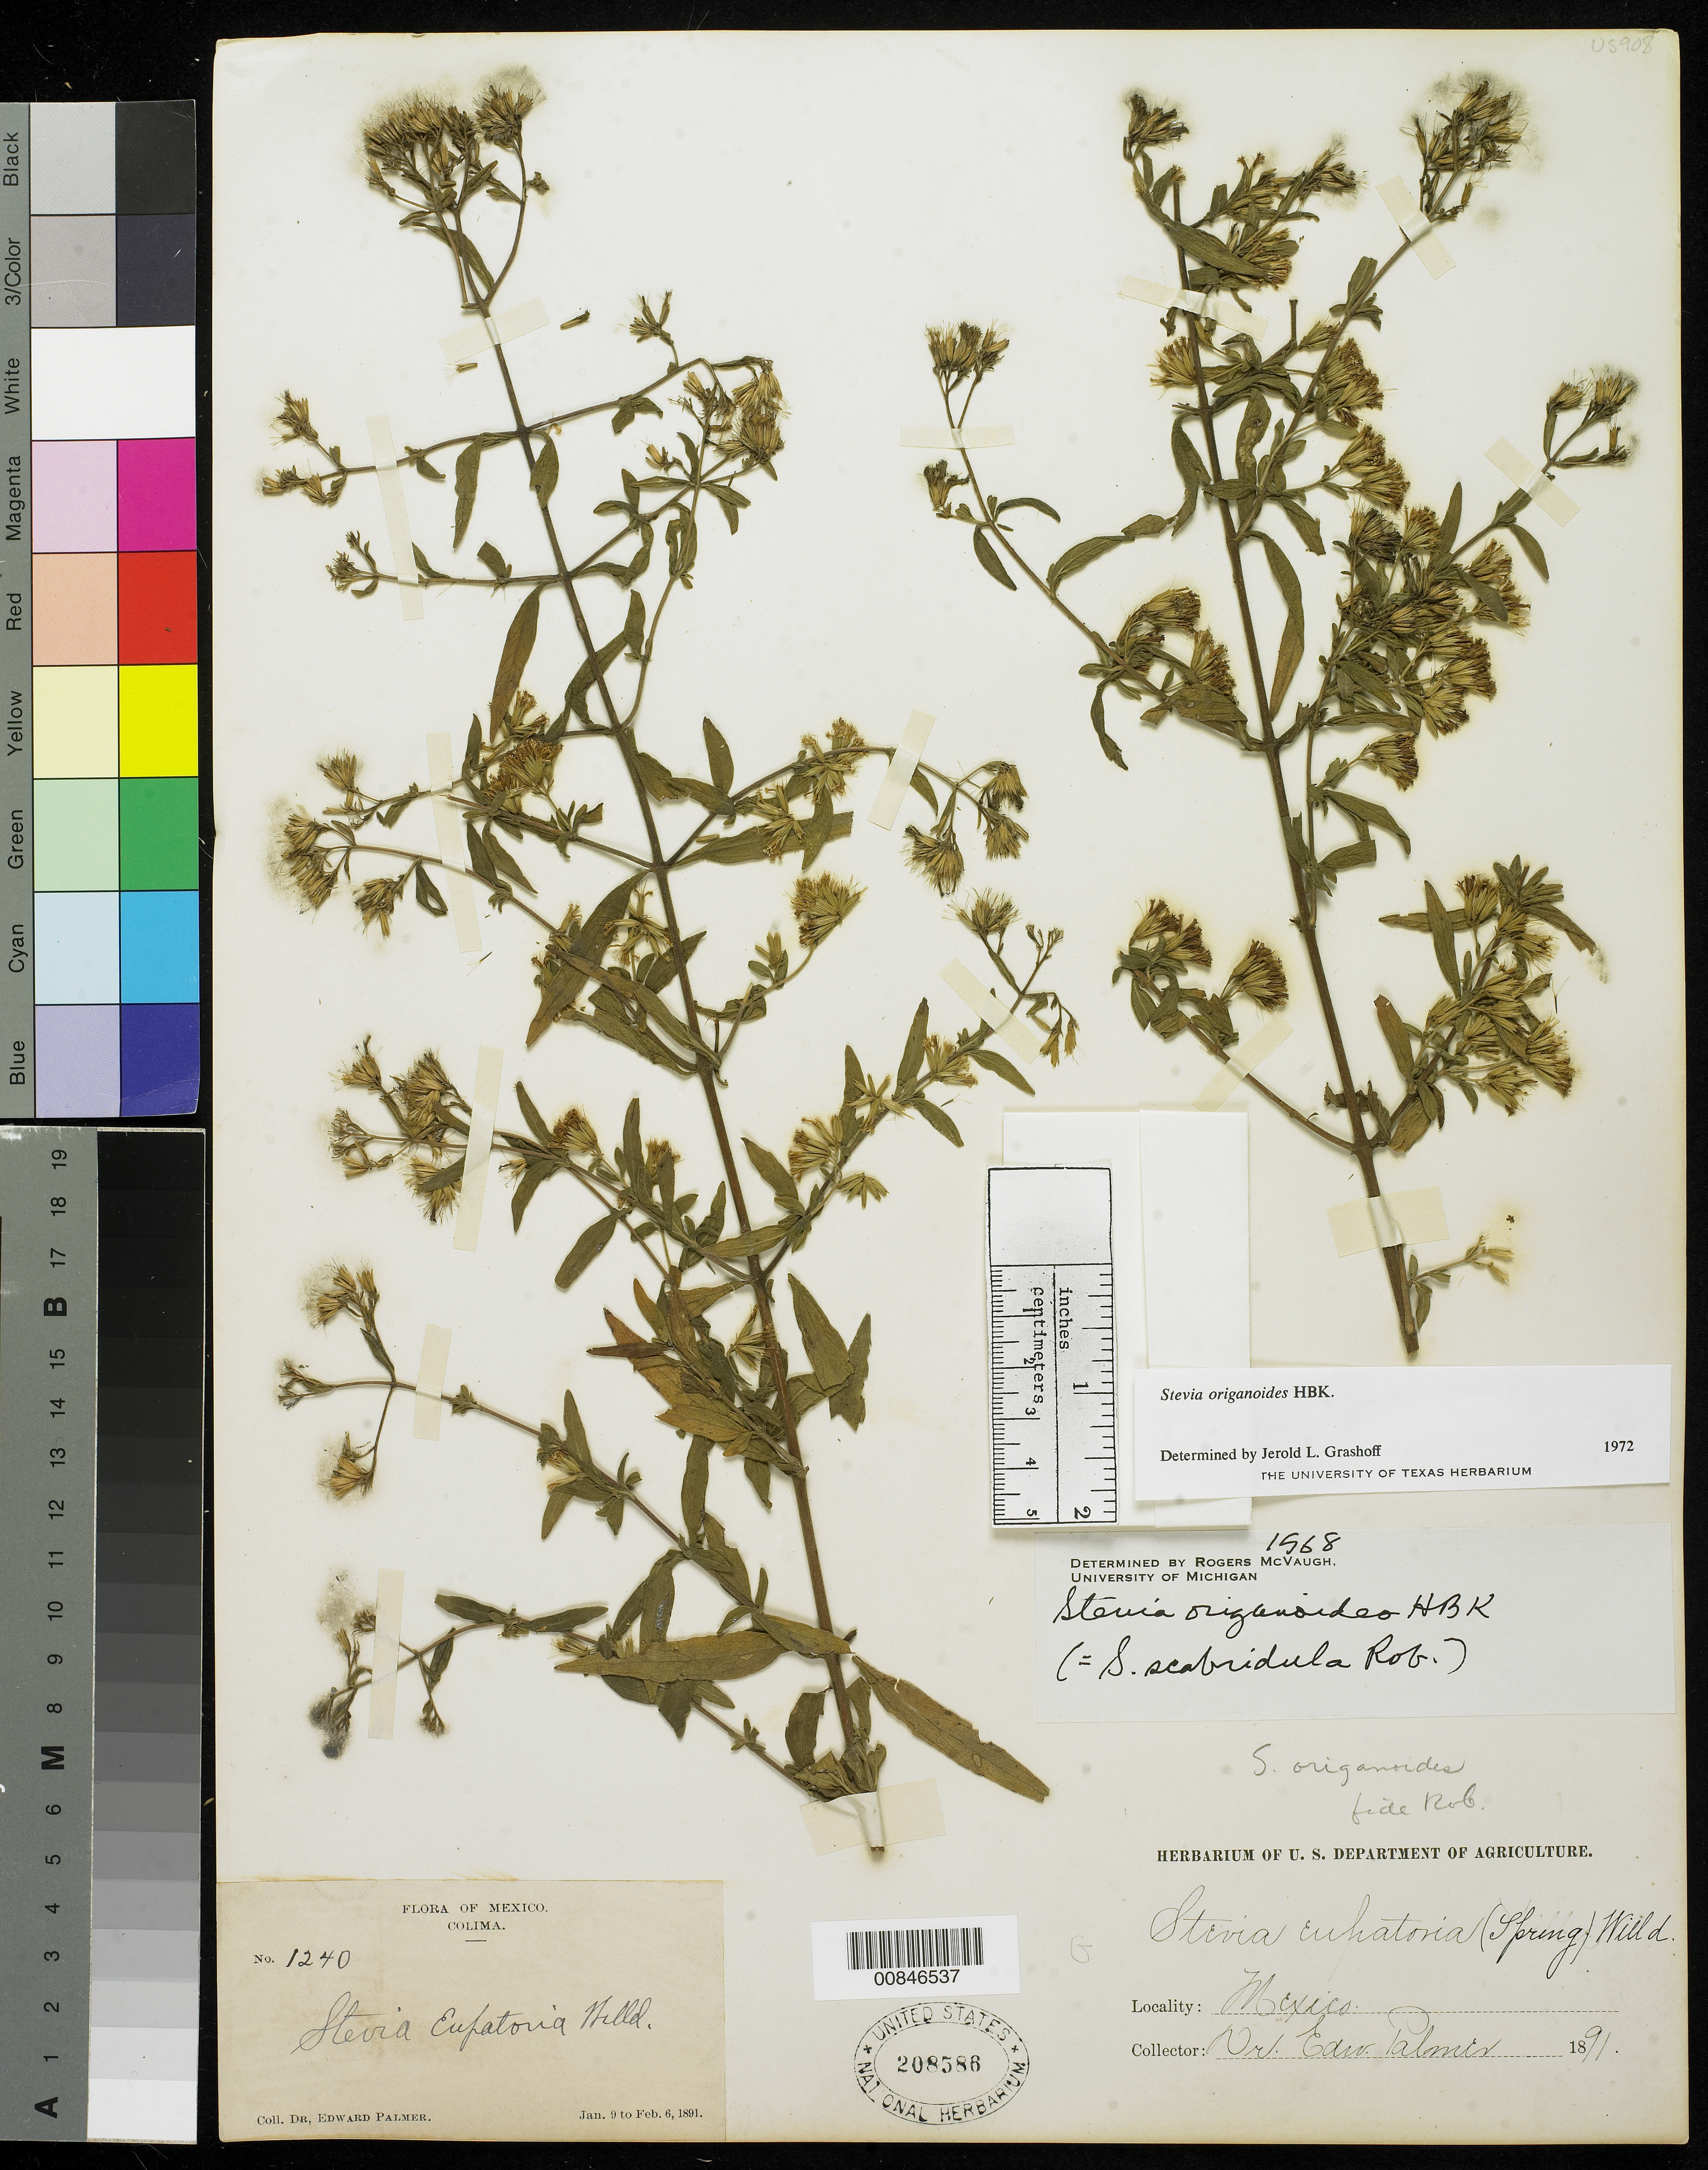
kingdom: Plantae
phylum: Tracheophyta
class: Magnoliopsida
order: Asterales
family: Asteraceae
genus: Stevia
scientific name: Stevia origanoides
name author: Kunth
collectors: E. Palmer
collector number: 1240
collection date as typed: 09 Jan 1891 to 06 Feb 1891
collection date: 1891-01-09/1891-02-06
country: Mexico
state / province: Colima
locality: Colima.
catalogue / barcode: US 208586